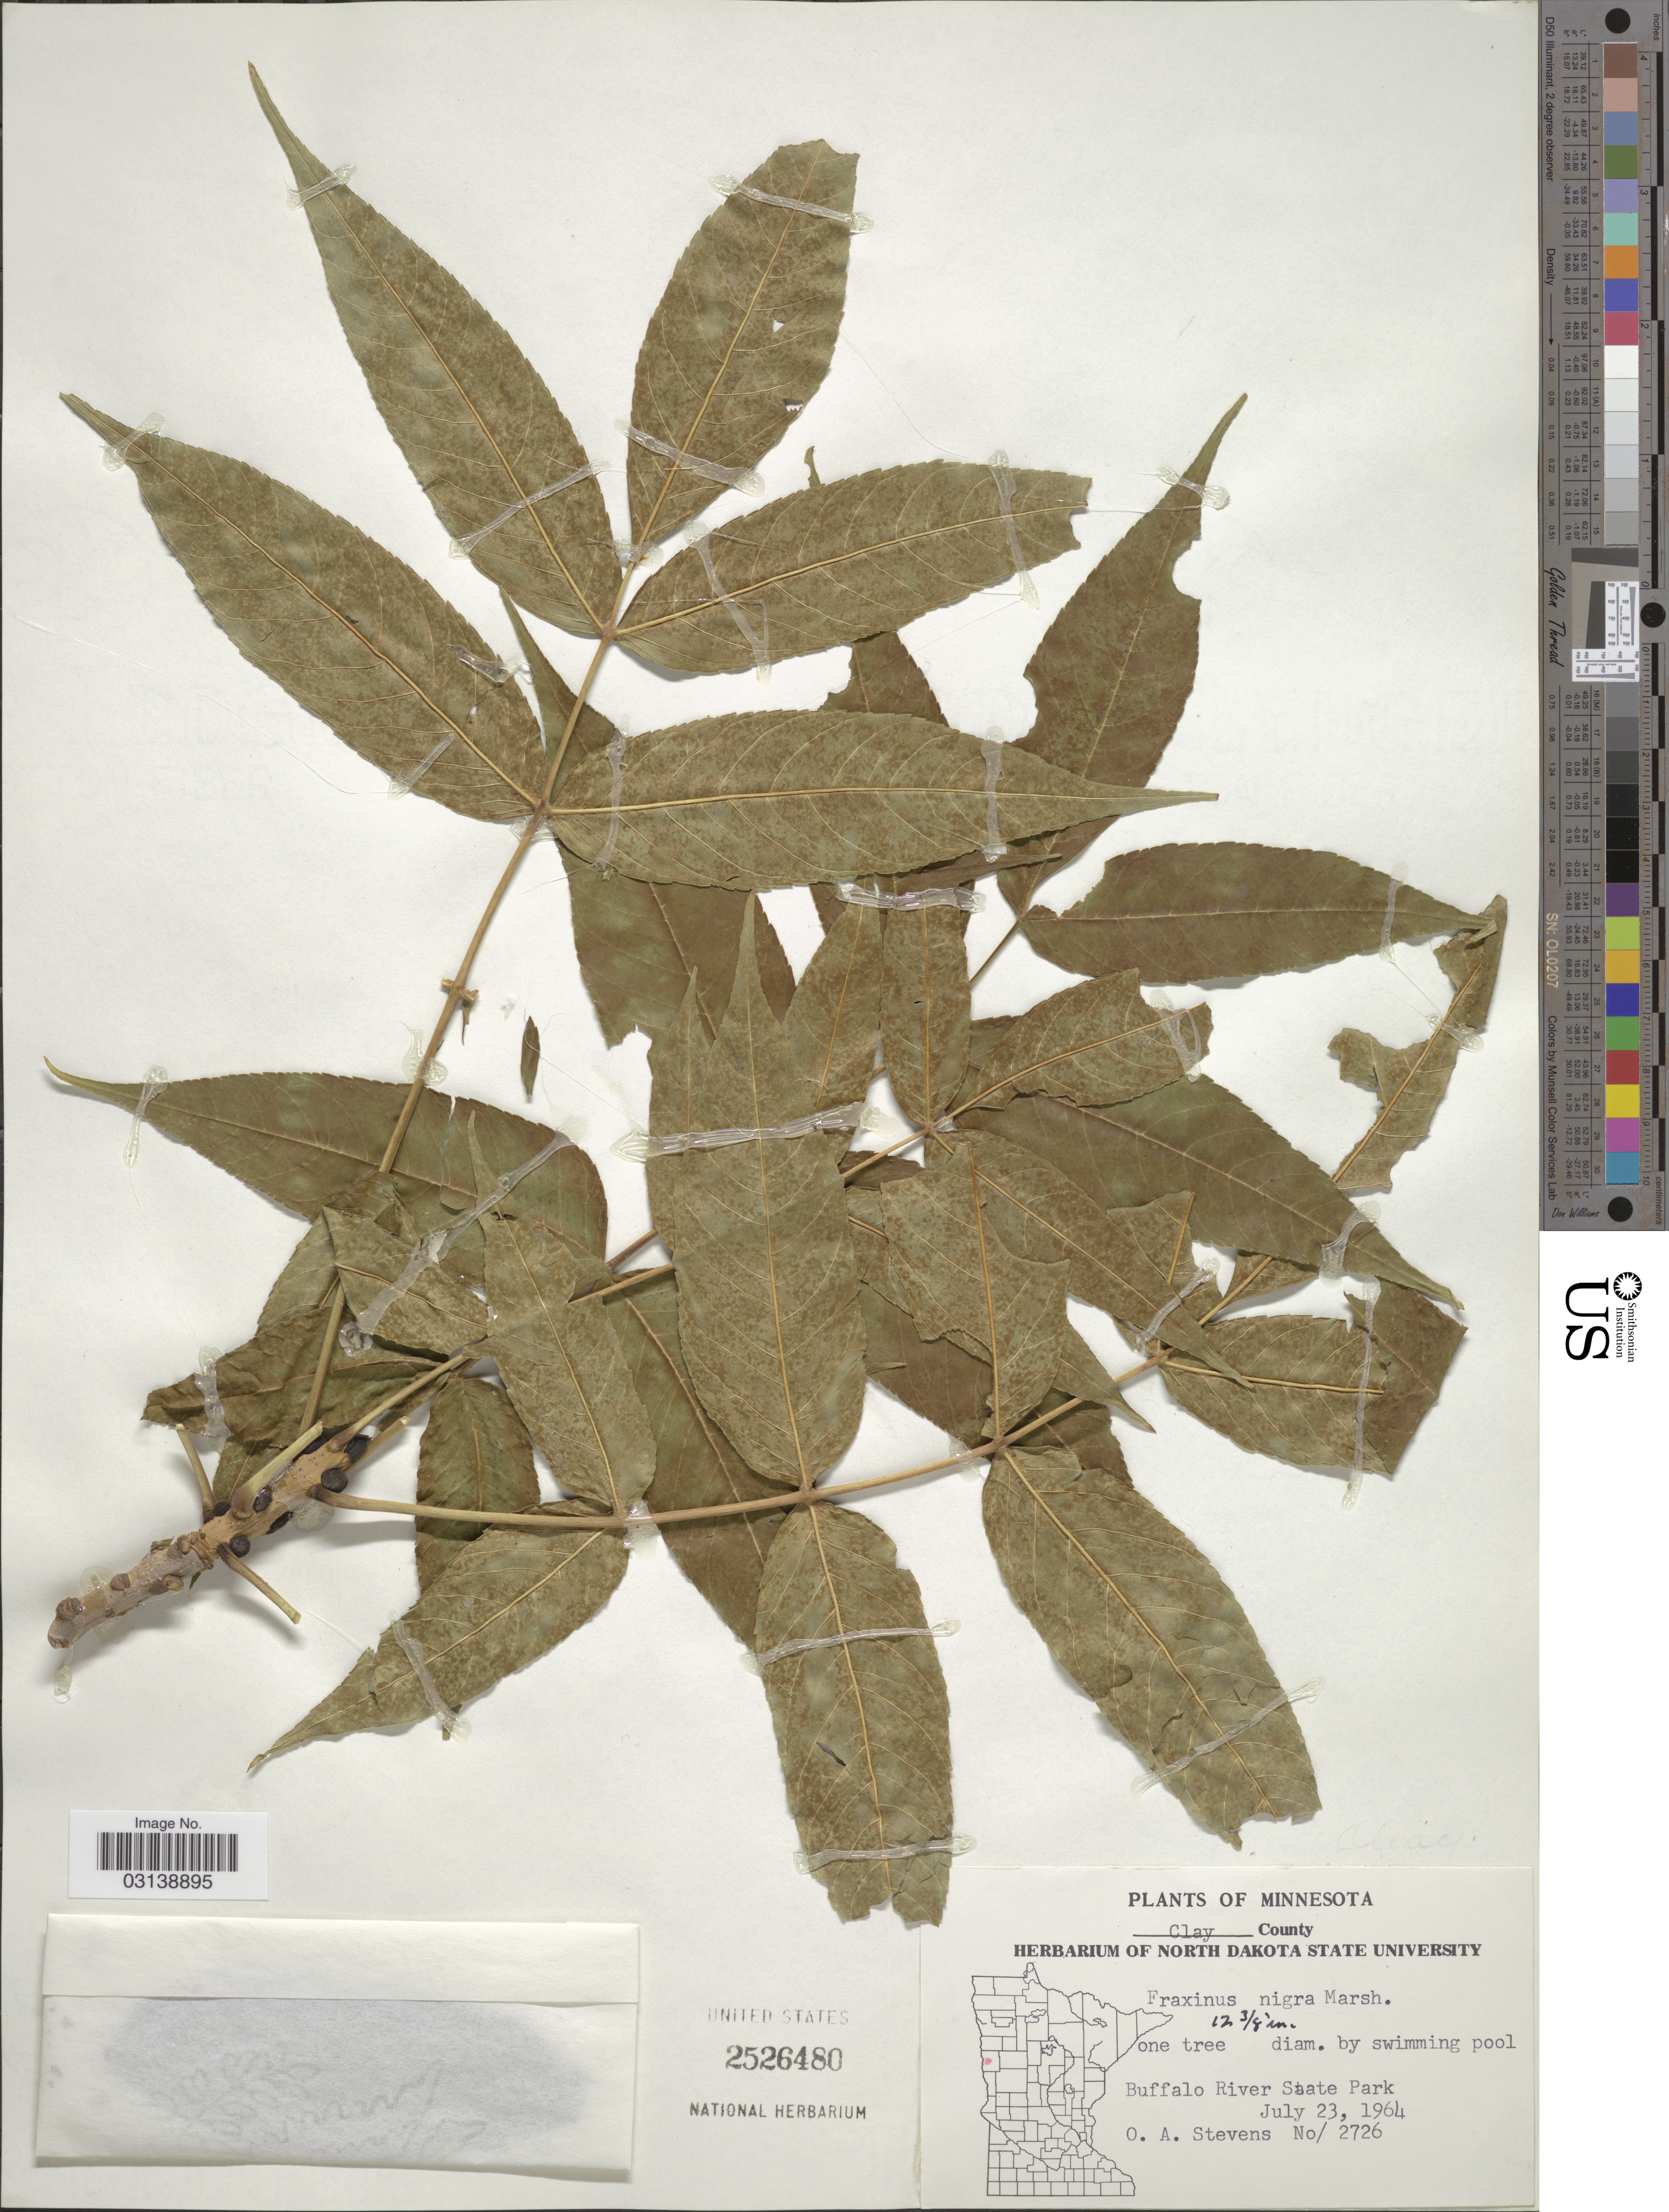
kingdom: Plantae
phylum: Tracheophyta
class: Magnoliopsida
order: Lamiales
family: Oleaceae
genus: Fraxinus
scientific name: Fraxinus nigra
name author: Marshall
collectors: O. A. Stevens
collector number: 2726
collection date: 1964-07-23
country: United States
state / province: Minnesota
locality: Clay County. Buffalo River State Park.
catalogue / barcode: US 2526480